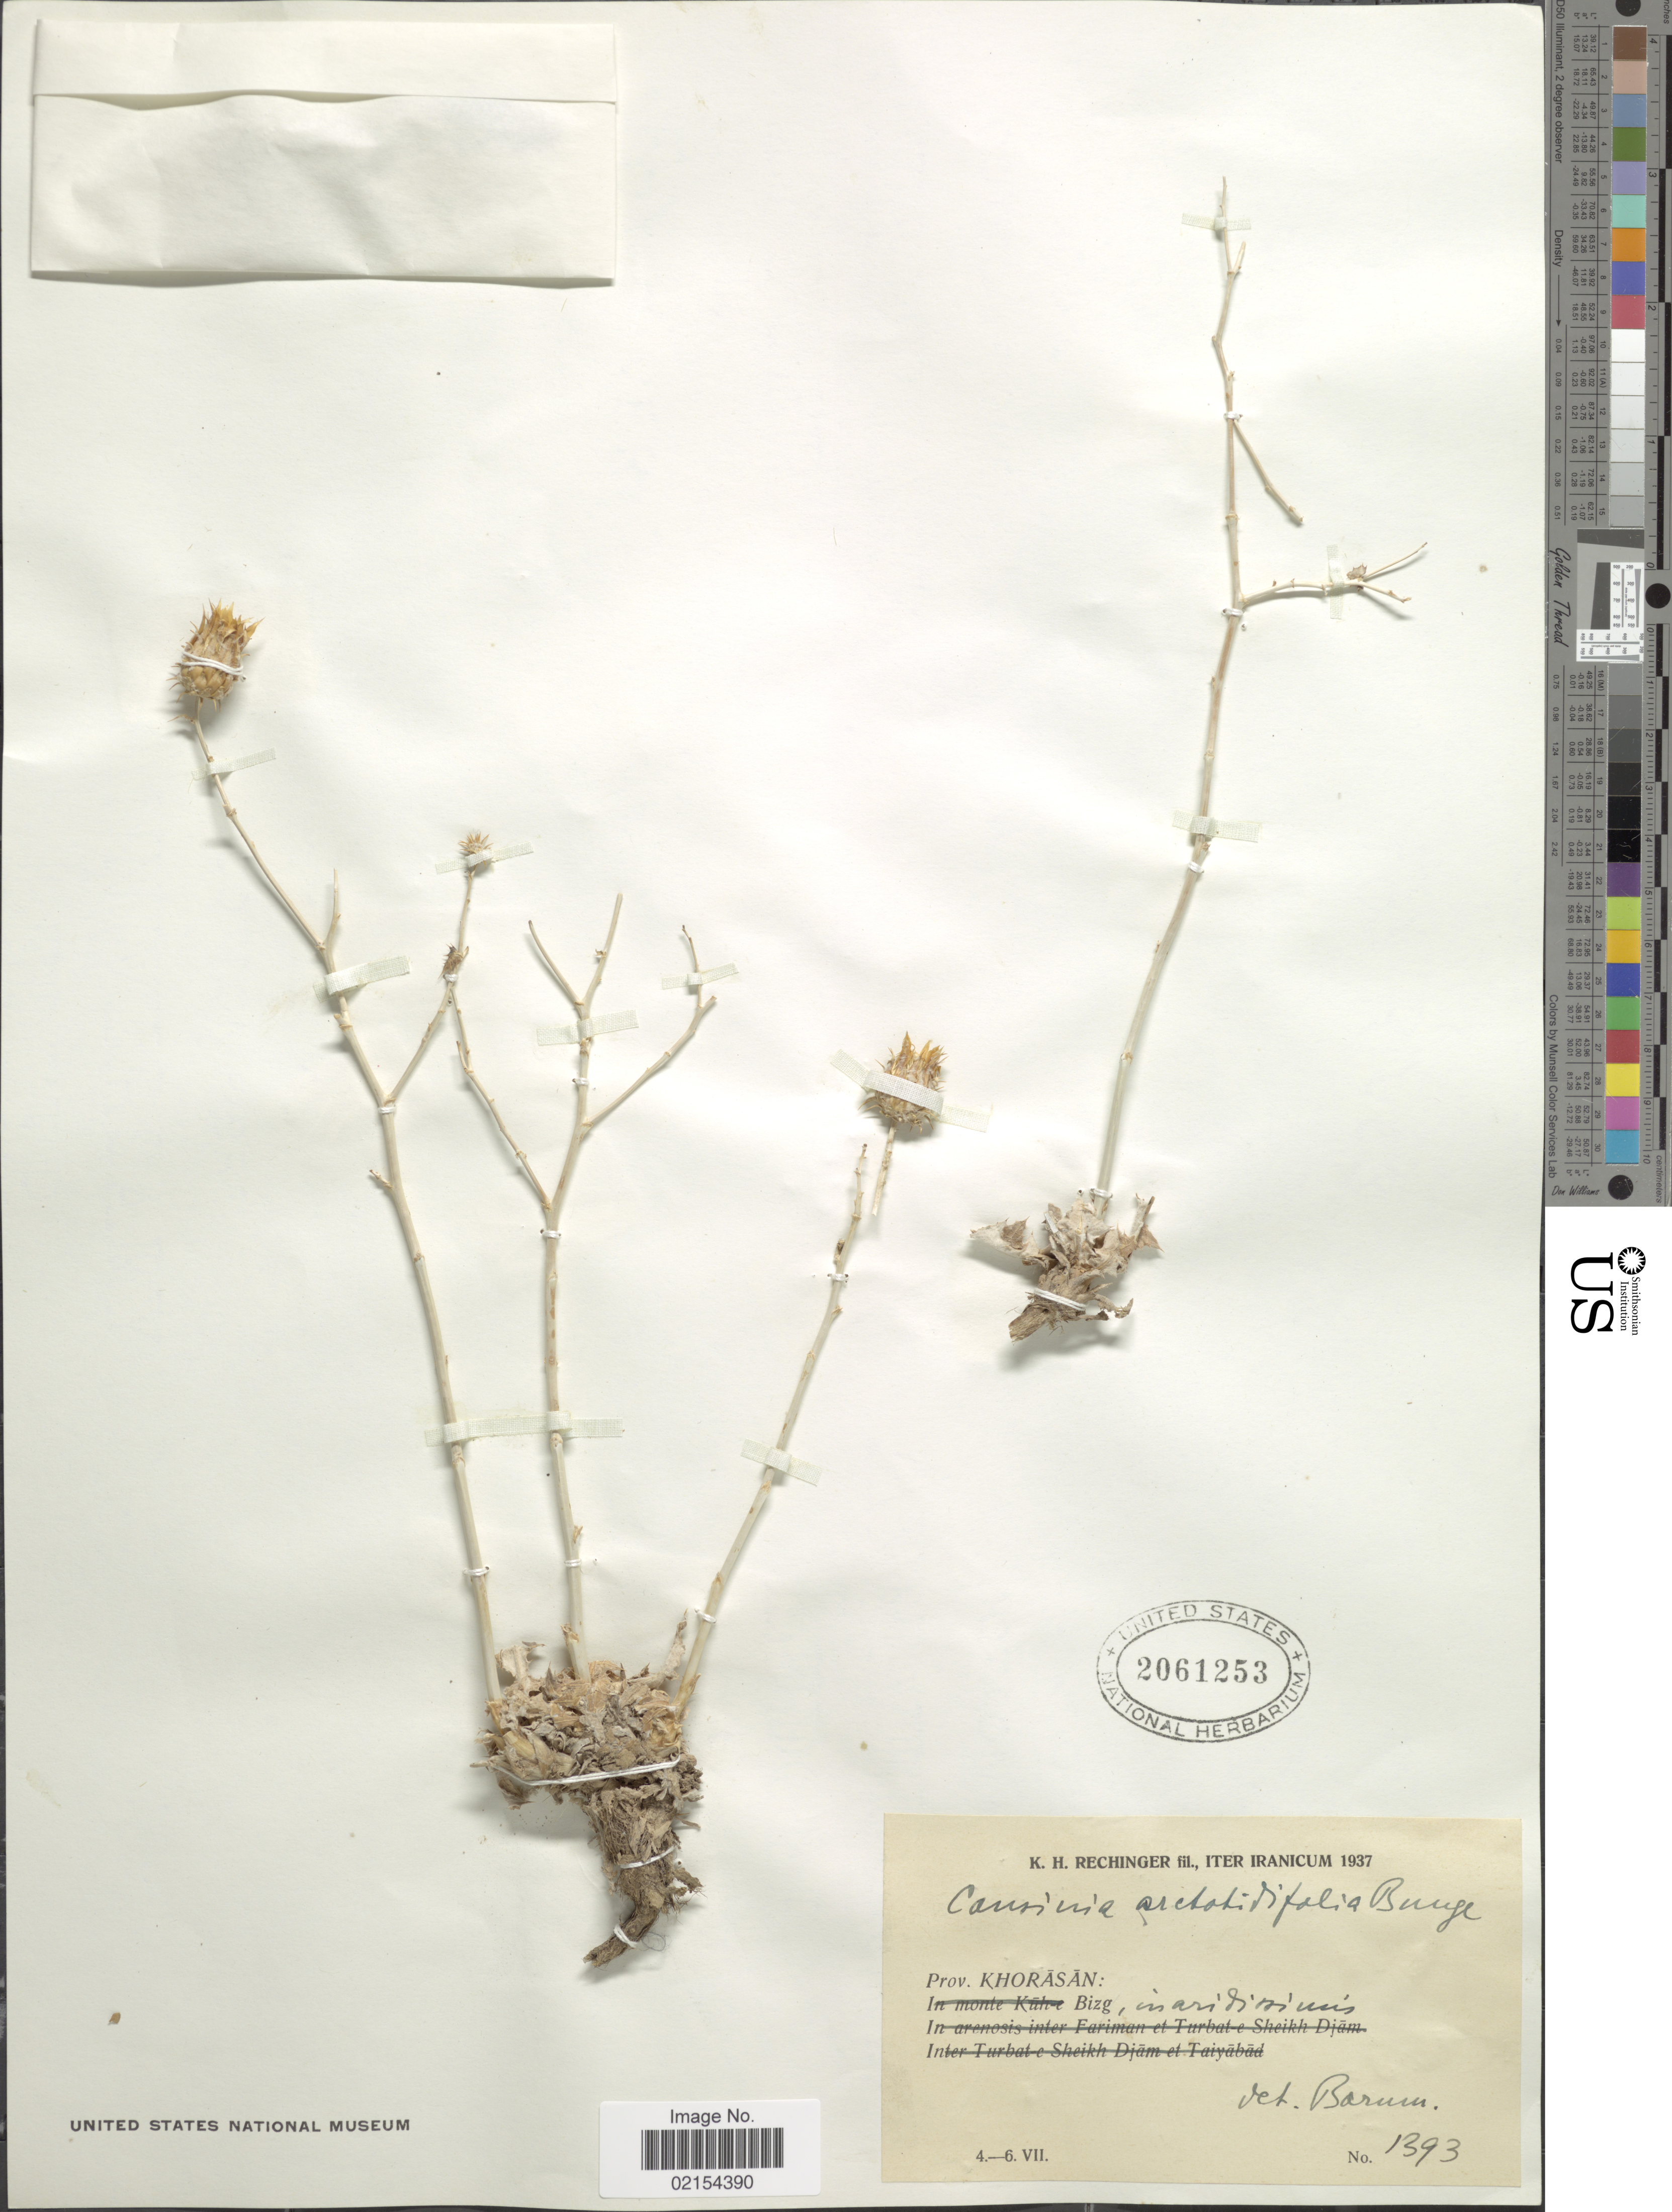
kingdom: Plantae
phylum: Tracheophyta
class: Magnoliopsida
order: Asterales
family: Asteraceae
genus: Cousinia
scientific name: Cousinia arctotidifolia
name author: Bunge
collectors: K. H. Rechinger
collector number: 1393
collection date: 1937-07-04/1937-07-06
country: Iran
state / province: Khorasan [obsolete]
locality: Iter Iranicum, Prov. Khorasan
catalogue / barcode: US 2061253